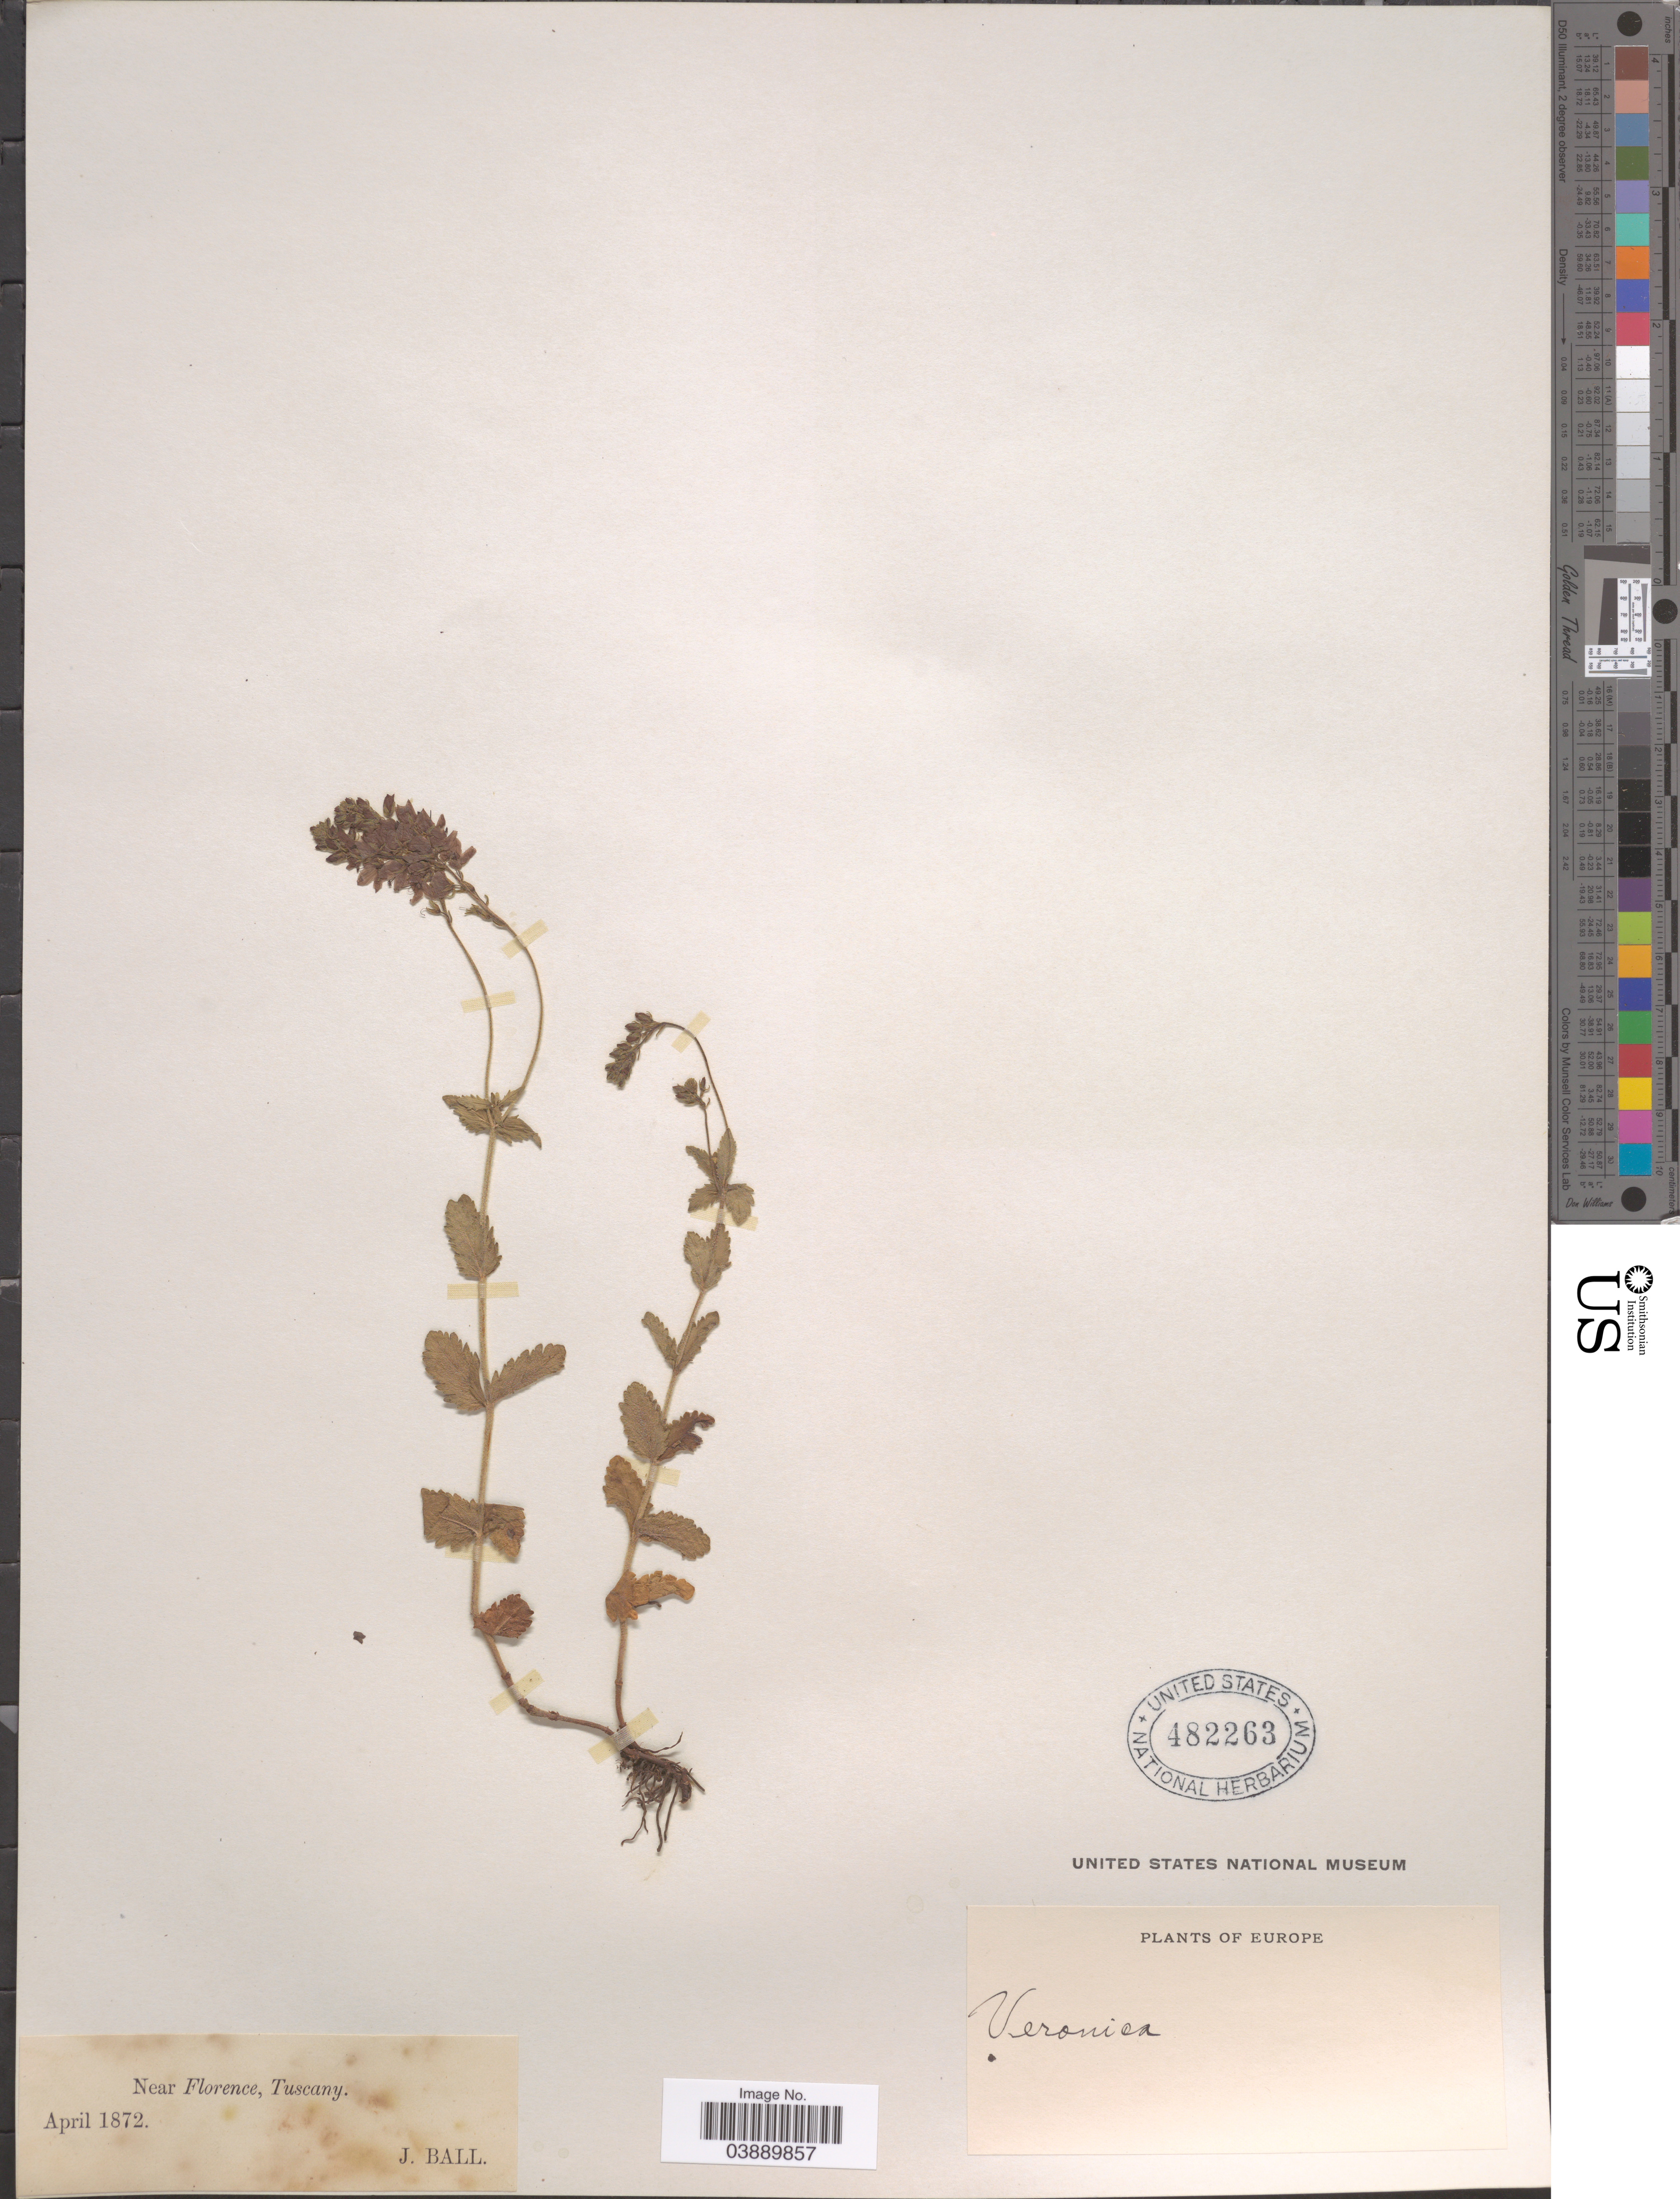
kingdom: Plantae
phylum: Tracheophyta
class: Magnoliopsida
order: Lamiales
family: Plantaginaceae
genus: Veronica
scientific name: Veronica teucrium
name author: L.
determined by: Albach, Dirk C.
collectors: J. Ball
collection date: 1872-04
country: Italy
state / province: Tuscany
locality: Near Florence.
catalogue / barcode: US 482263